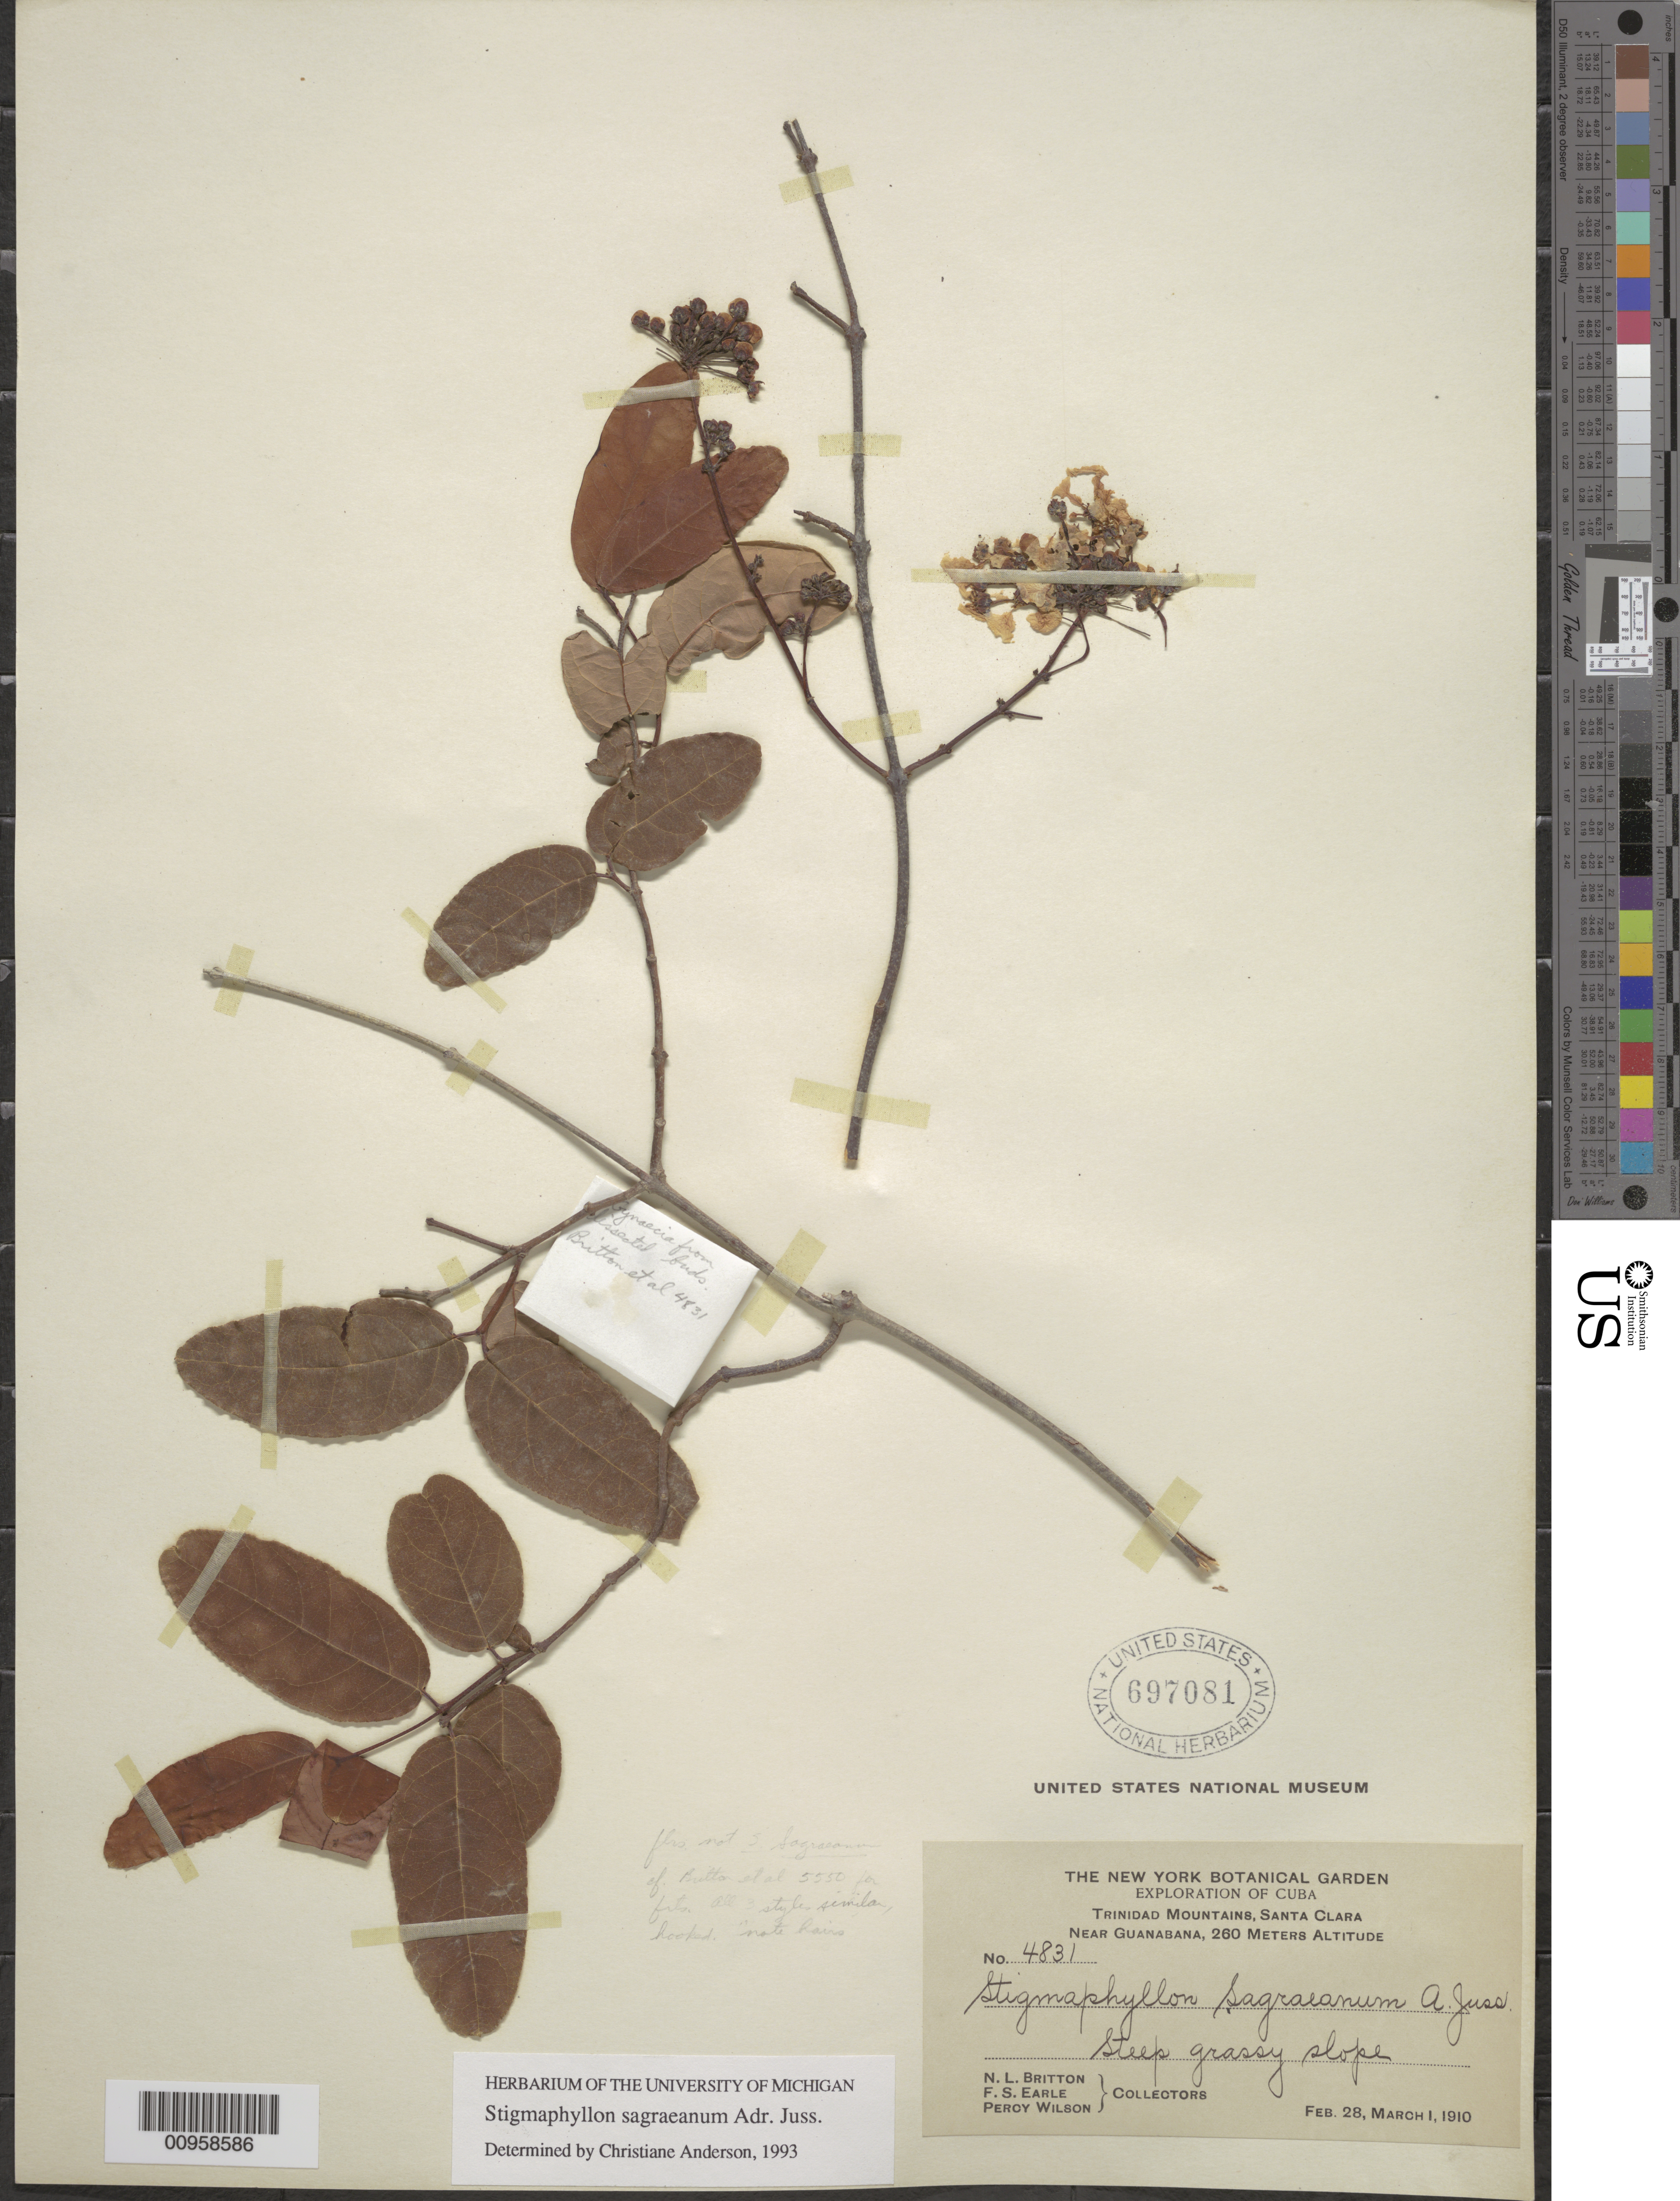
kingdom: Plantae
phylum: Tracheophyta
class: Magnoliopsida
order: Malpighiales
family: Malpighiaceae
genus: Stigmaphyllon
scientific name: Stigmaphyllon sagraeanum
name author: Juss.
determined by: Anderson, C.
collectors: N. Britton, F. S. Earle & P. Wilson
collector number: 4831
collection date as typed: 28 Feb 1910 to 01 Mar 1910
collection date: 1910-02-28/1910-03-01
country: Cuba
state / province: Las Villas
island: Cuba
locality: Trinidad Mountains, near Guanabana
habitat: Steep grassy slope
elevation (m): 260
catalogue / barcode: US 697081